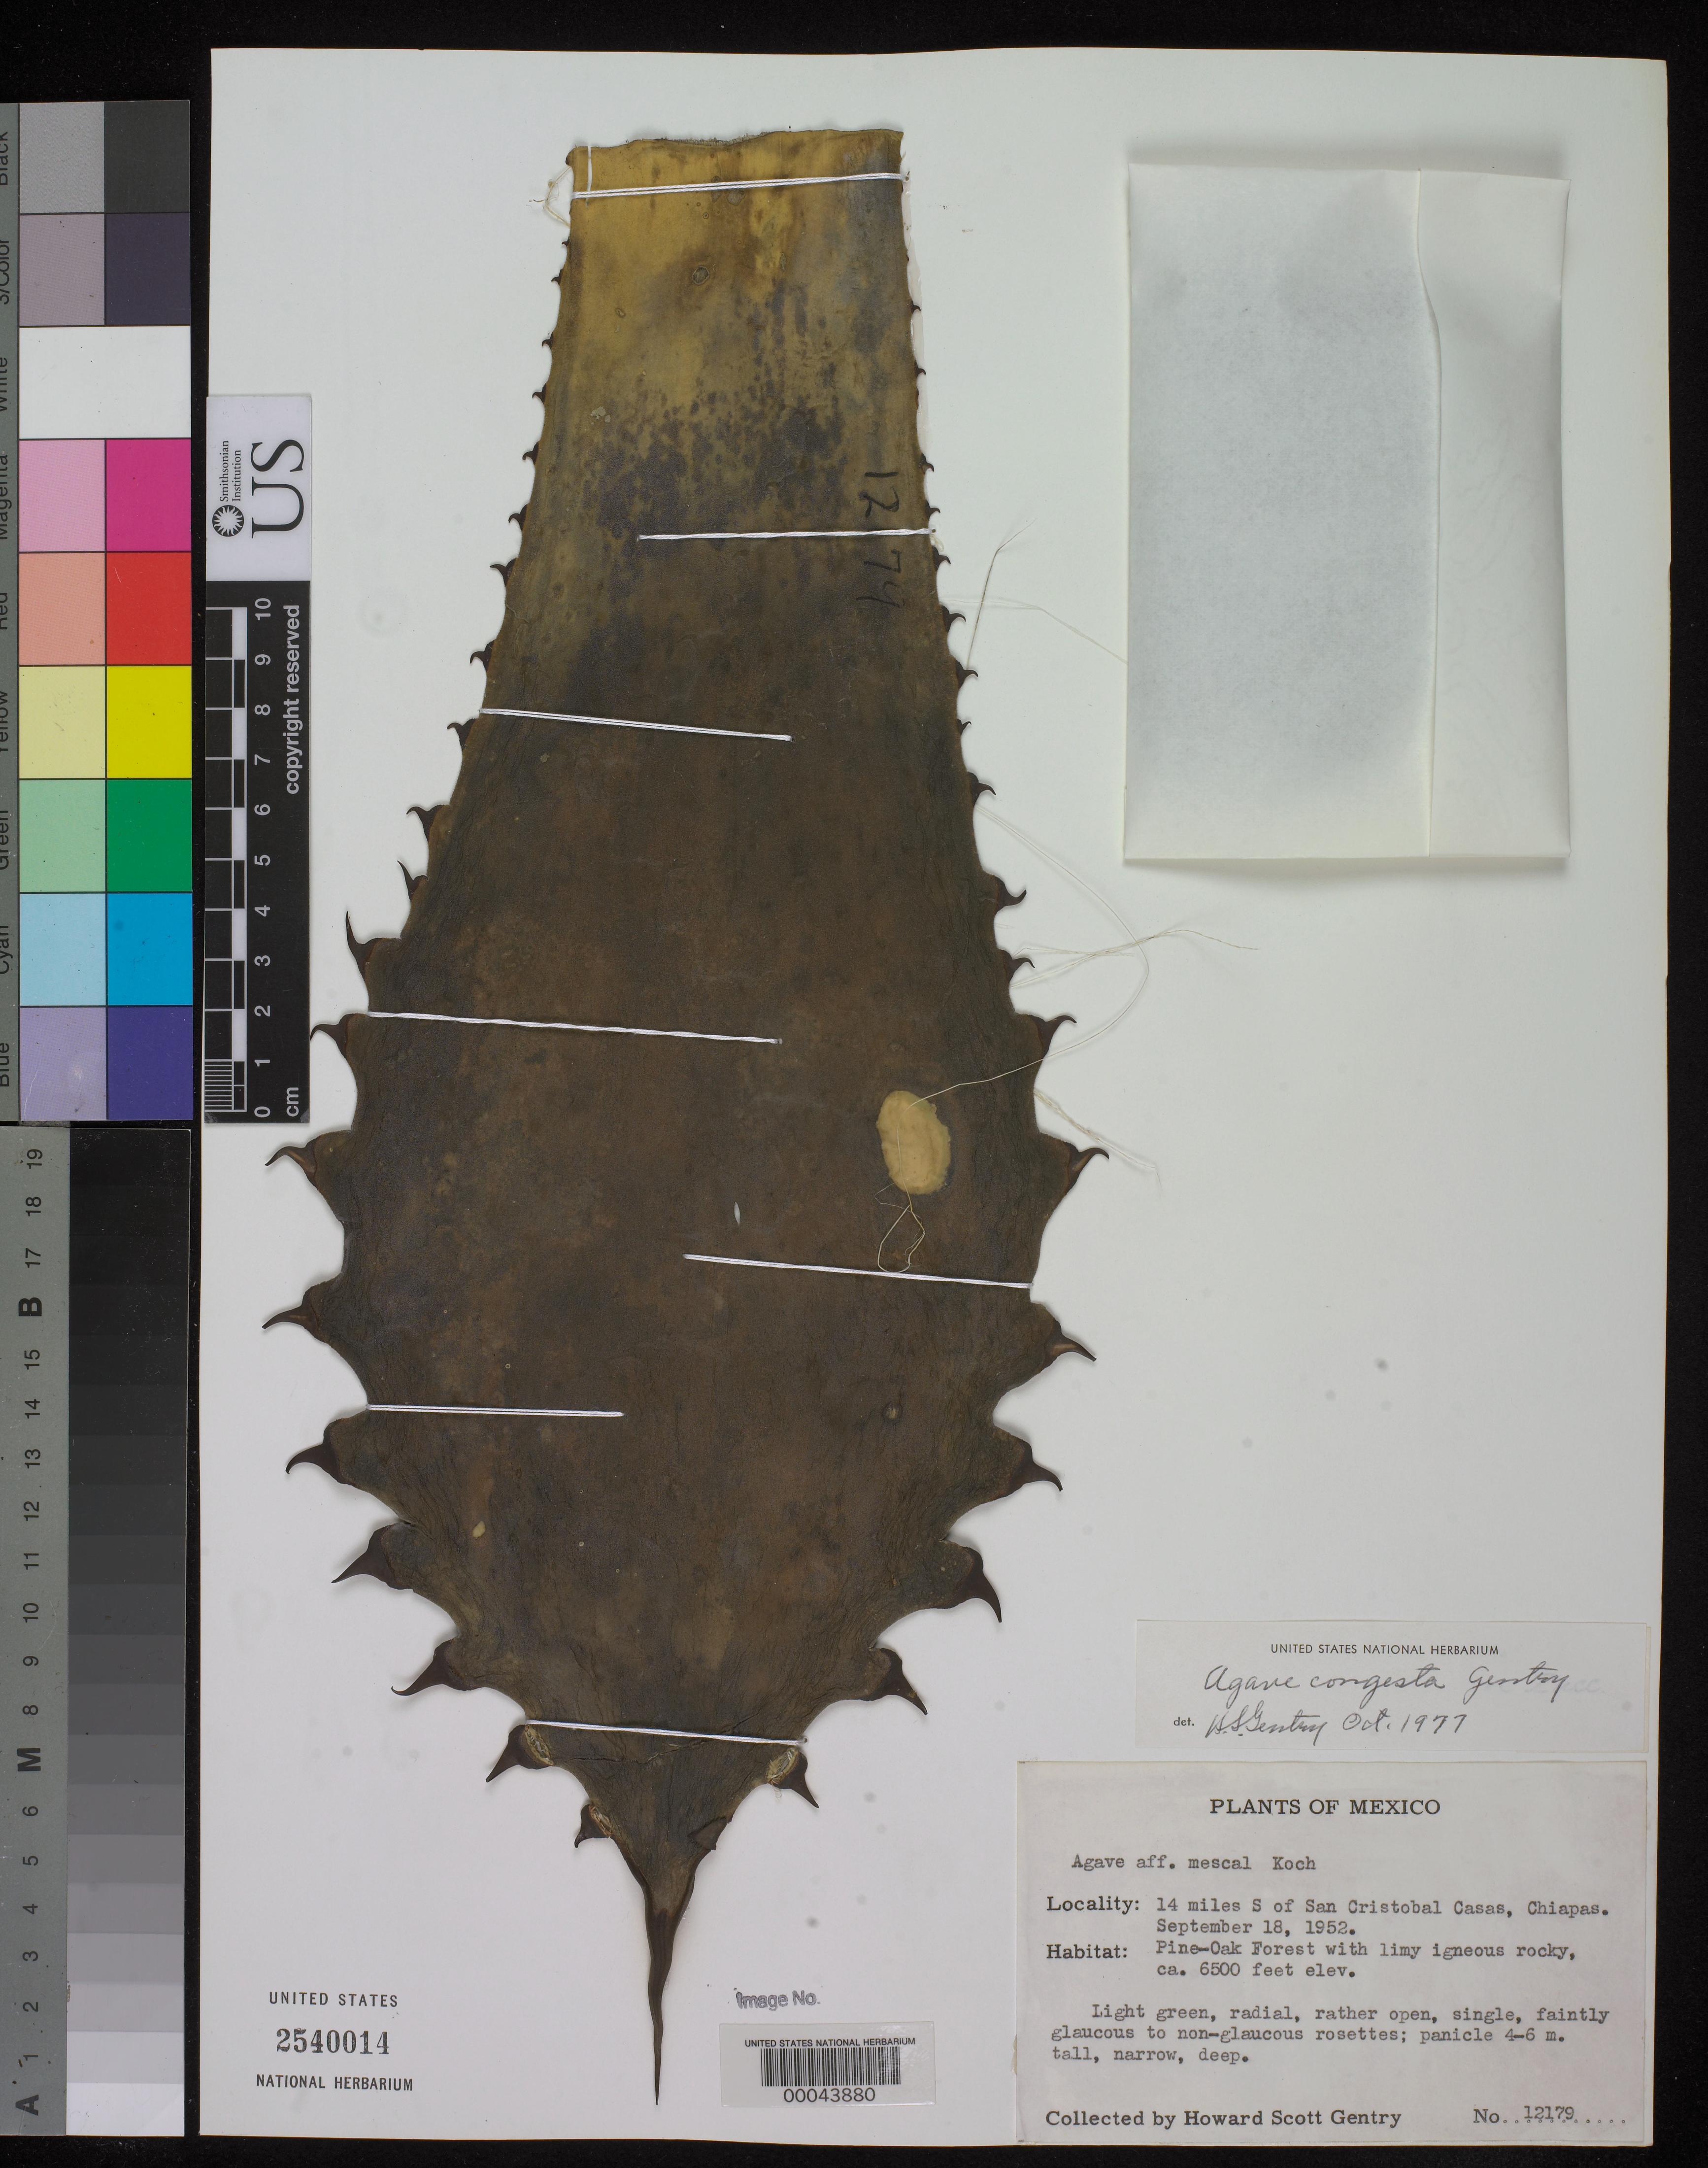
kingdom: Plantae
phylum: Tracheophyta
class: Liliopsida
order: Asparagales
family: Asparagaceae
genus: Agave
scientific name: Agave congesta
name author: Gentry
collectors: H. S. Gentry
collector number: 12179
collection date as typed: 18 Sep 1952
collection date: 1952-09-18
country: Mexico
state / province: Chiapas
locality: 14 mi S of San Cristobal Casas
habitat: Limy igneous rocky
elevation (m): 1981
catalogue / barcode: US 2540014